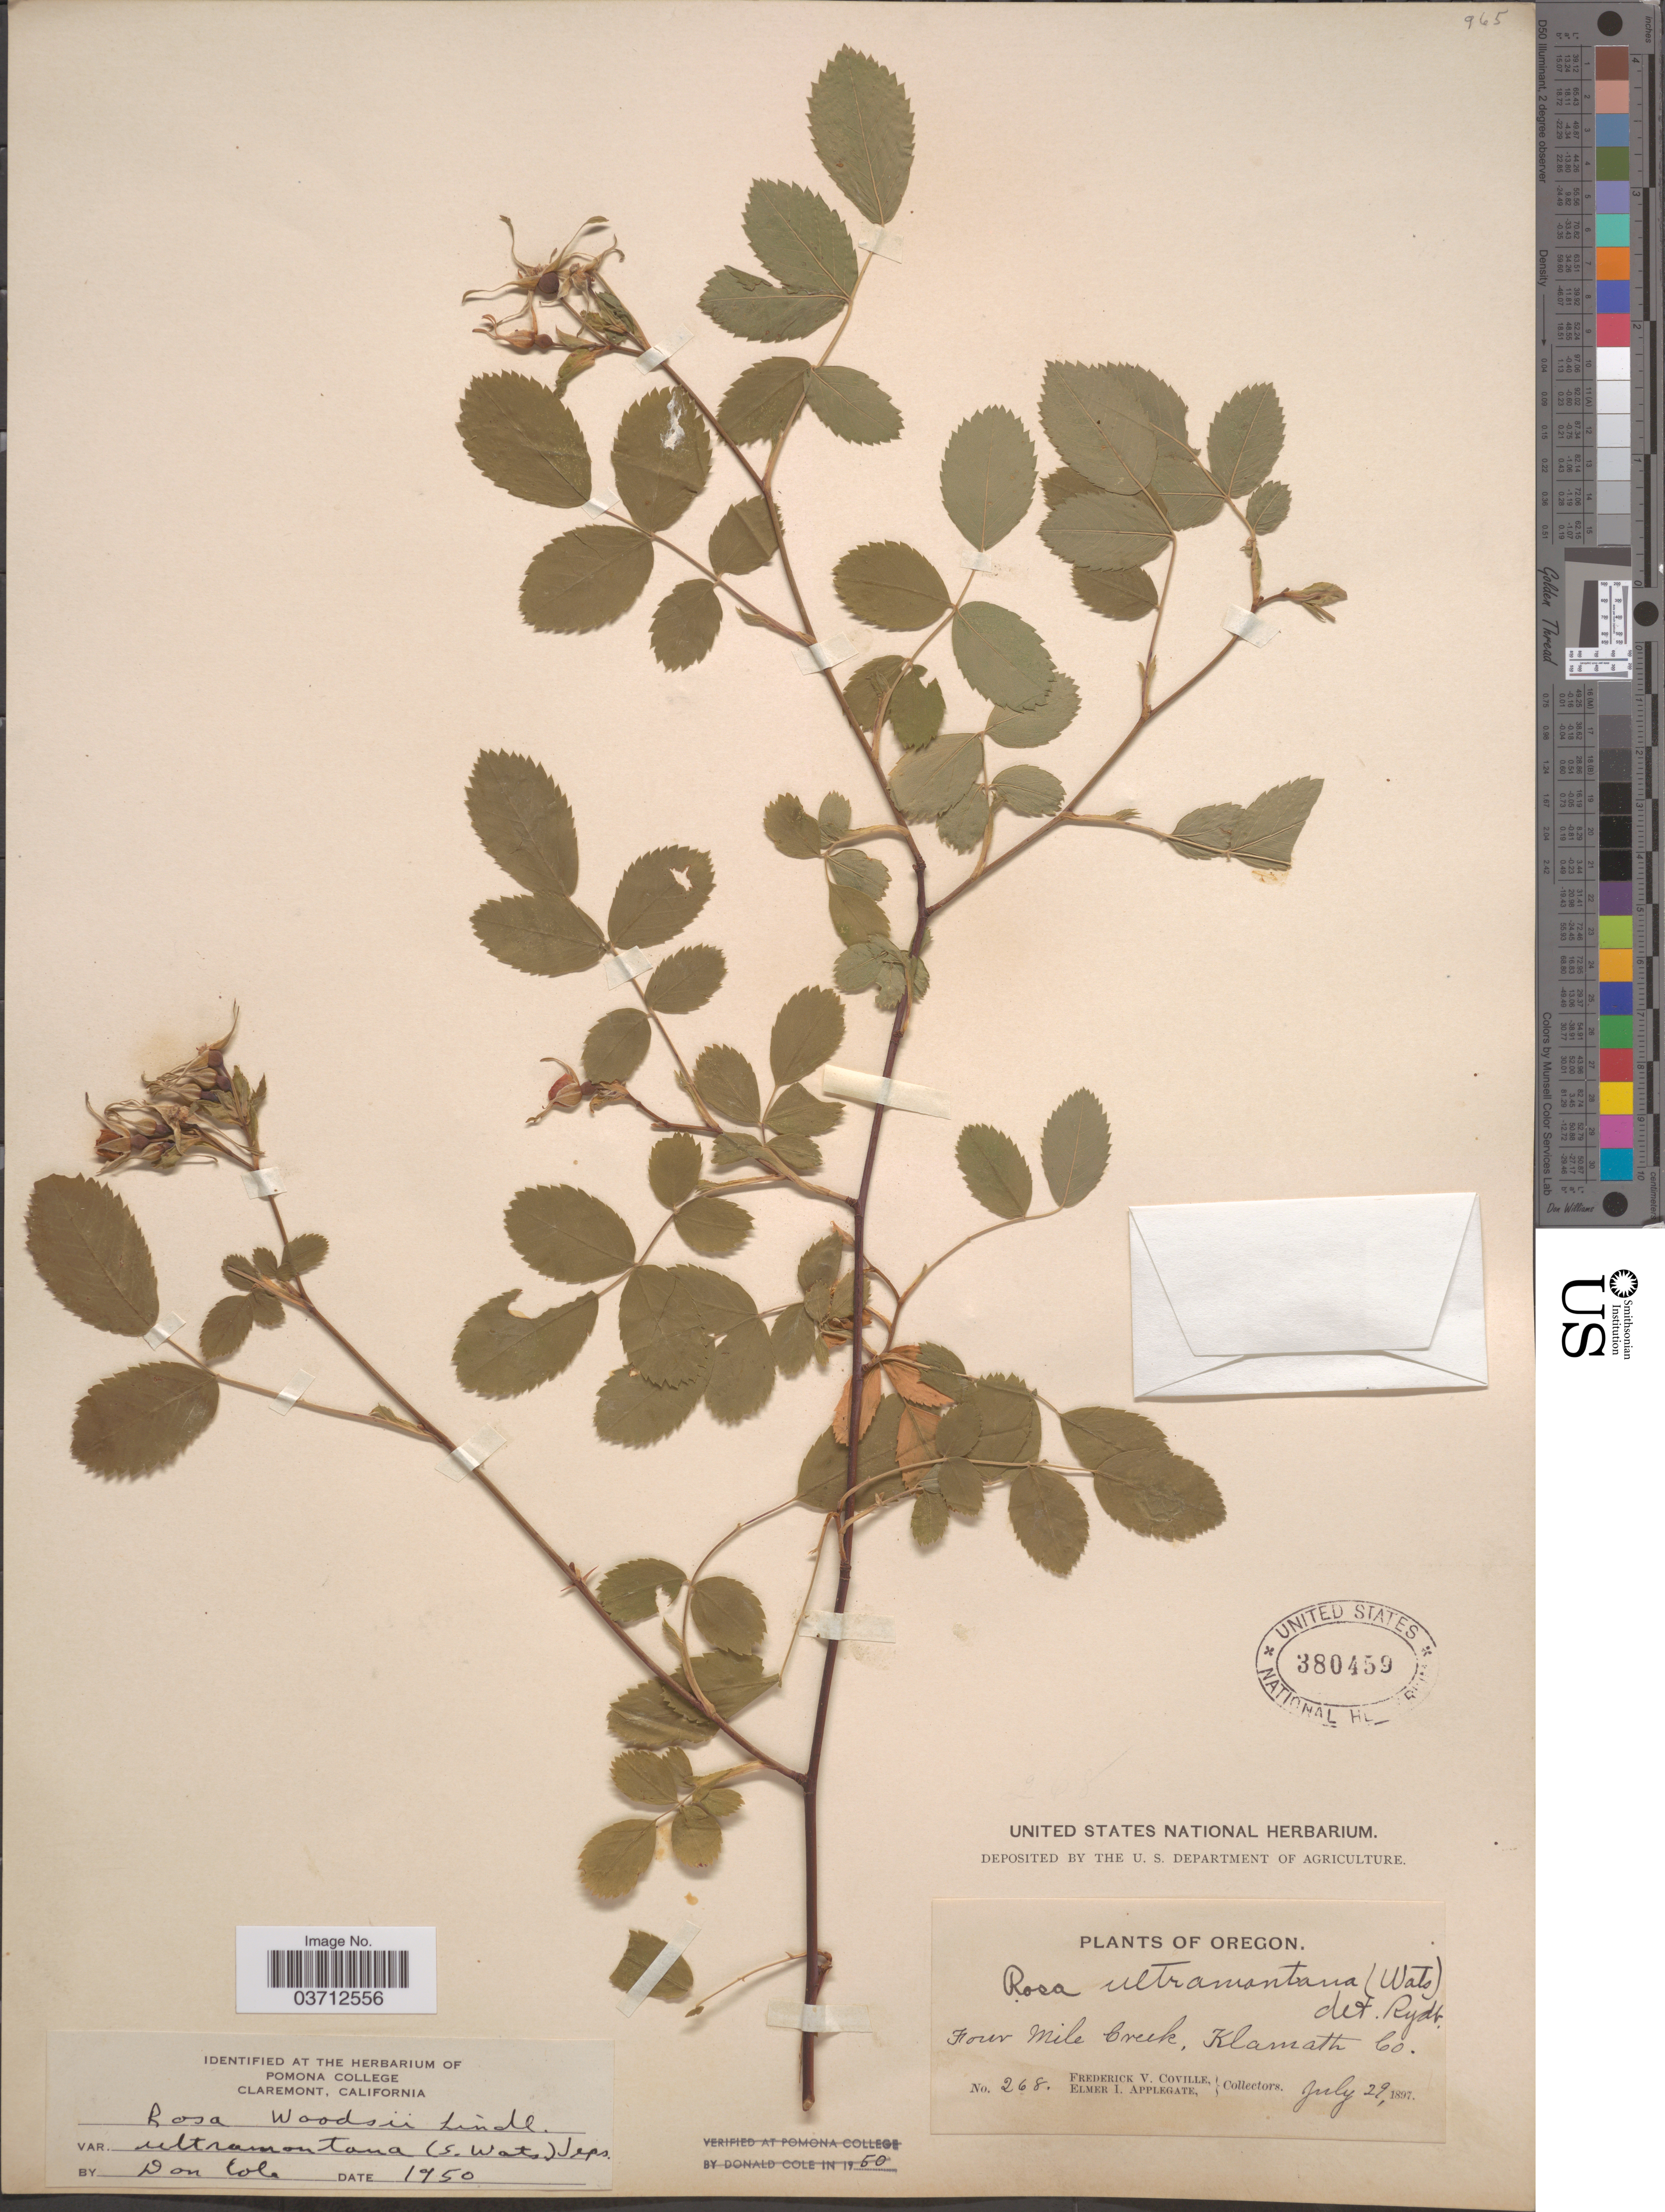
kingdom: Plantae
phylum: Tracheophyta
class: Magnoliopsida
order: Rosales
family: Rosaceae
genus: Rosa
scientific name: Rosa woodsii var. ultramontana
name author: Lindl.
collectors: F. V. Coville & E. I. Applegate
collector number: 268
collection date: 1897-07-29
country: United States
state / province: Oregon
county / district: Klamath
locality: Four Mile Creek, Klamath Co.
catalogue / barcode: US 380459